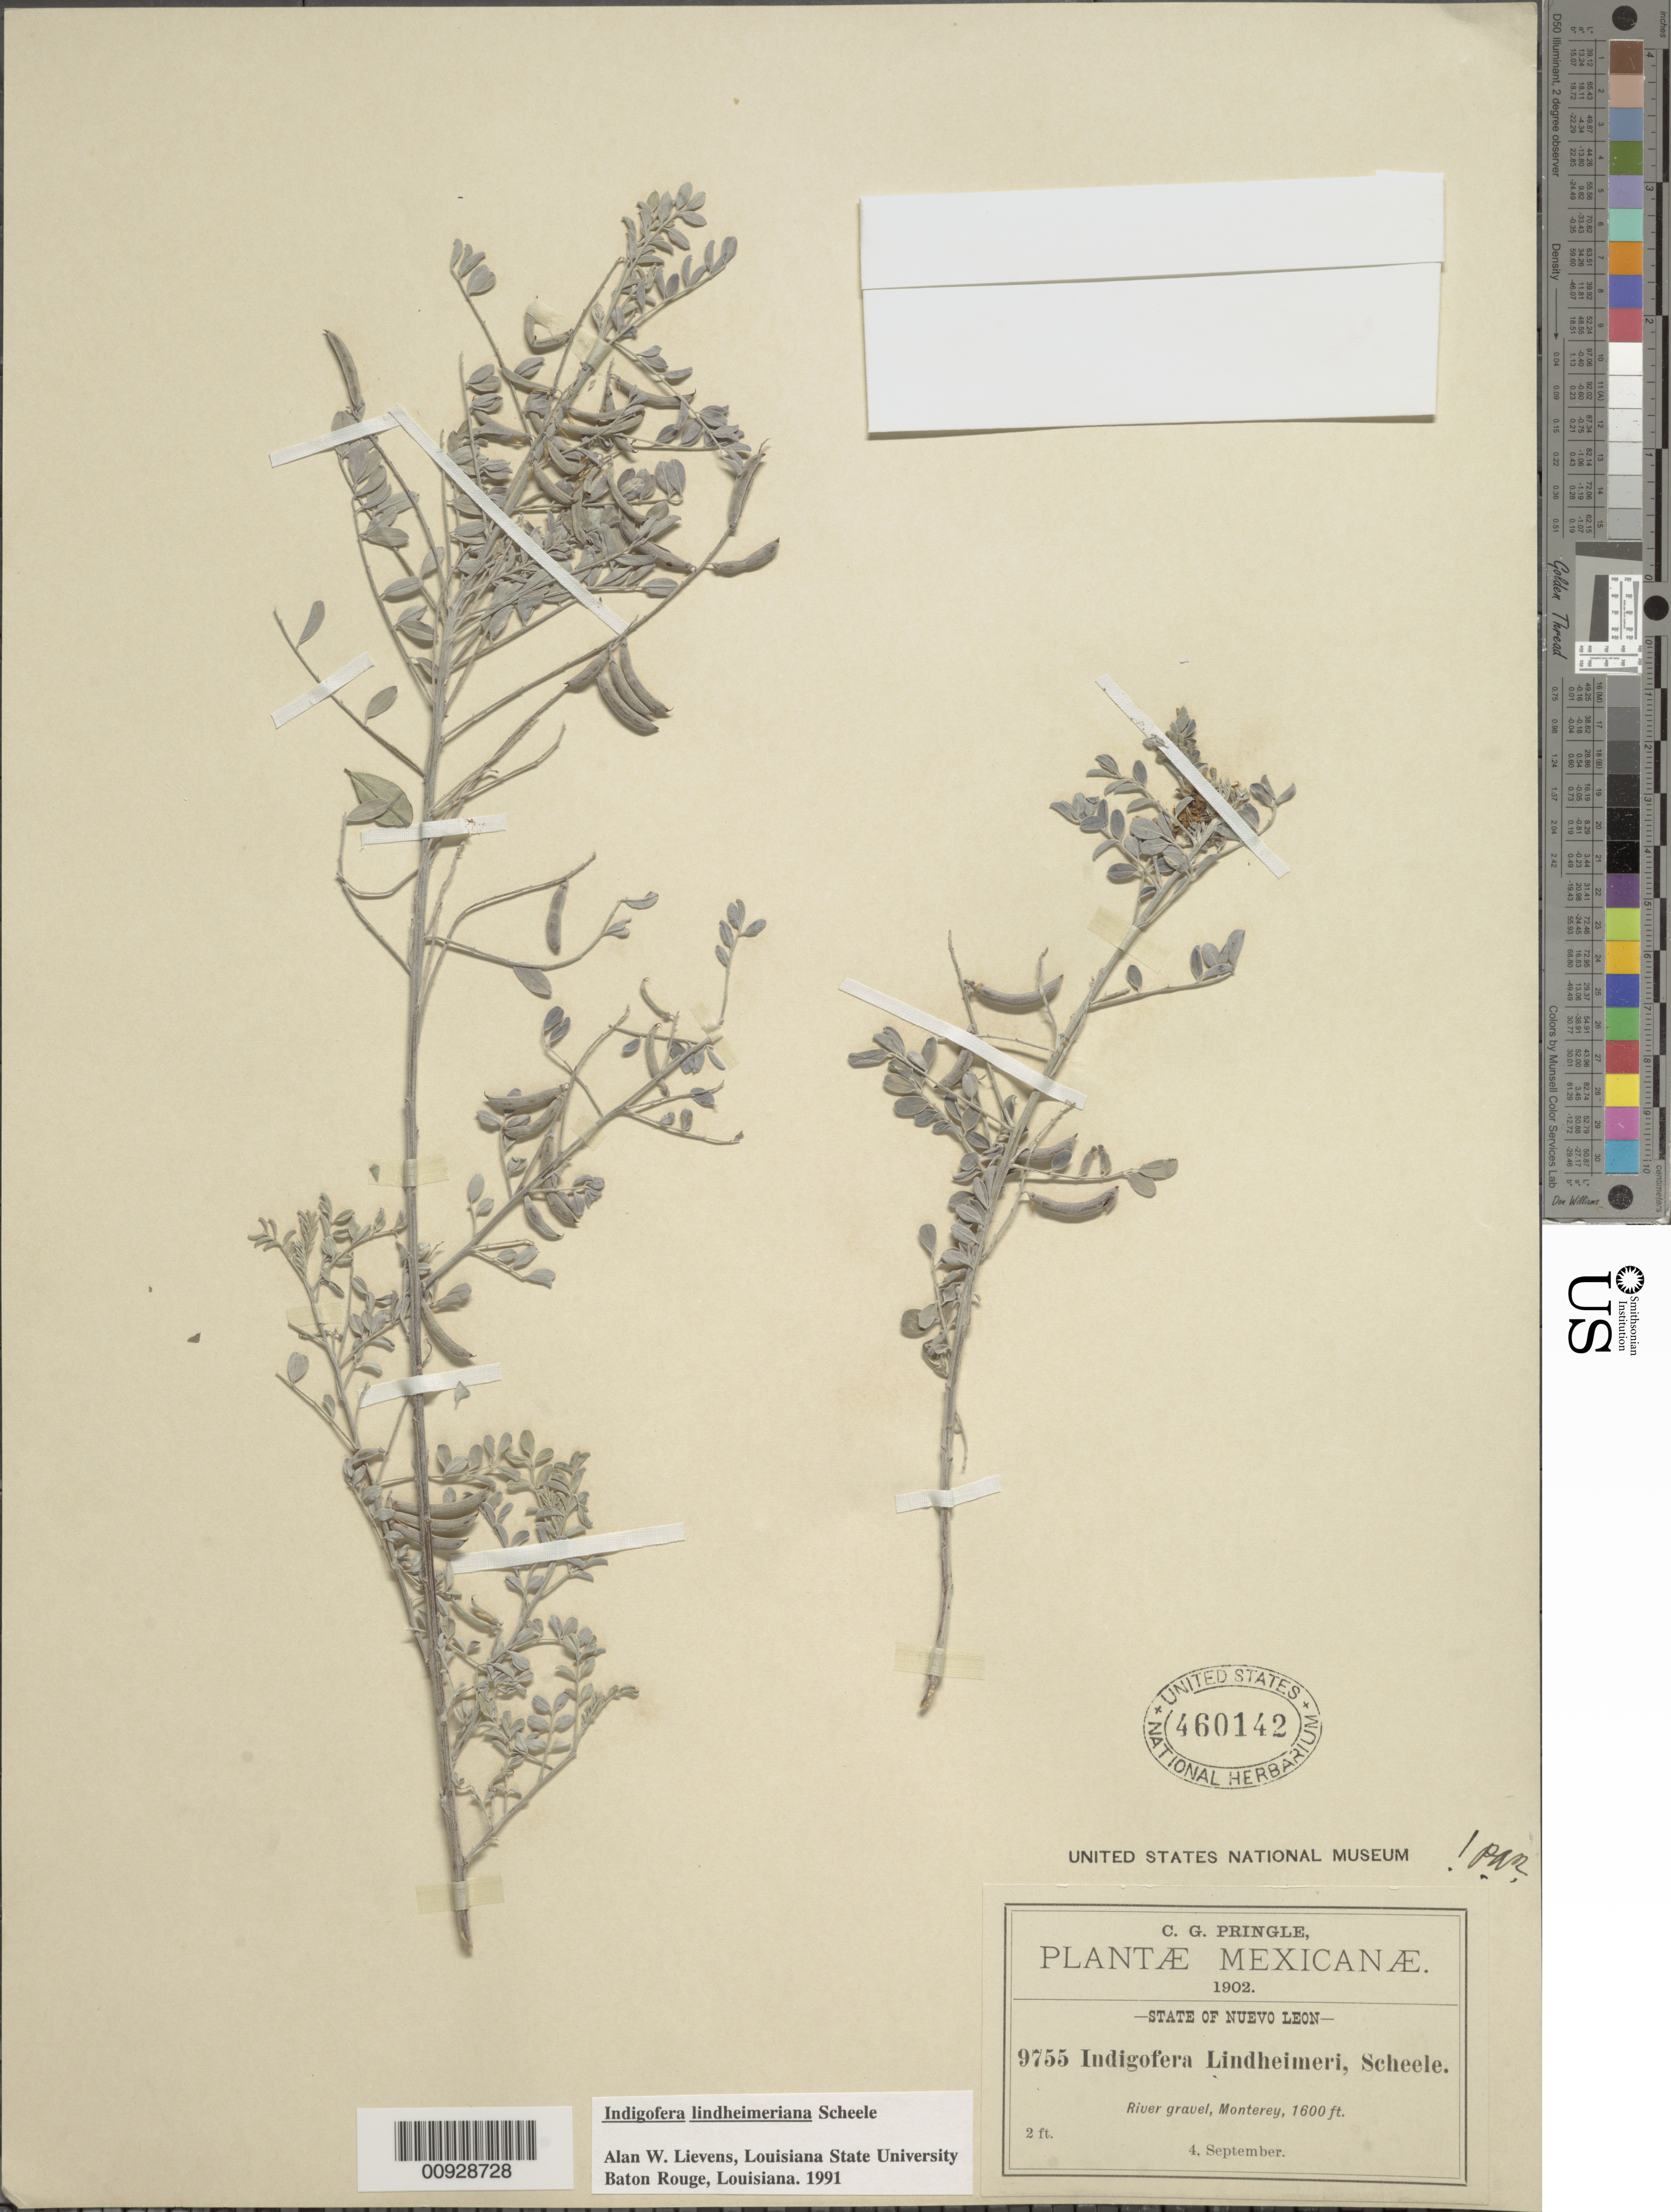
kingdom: Plantae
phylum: Tracheophyta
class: Magnoliopsida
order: Fabales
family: Fabaceae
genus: Indigofera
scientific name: Indigofera lindheimeriana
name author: Scheele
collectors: C. G. Pringle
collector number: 9755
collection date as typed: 04 Sep 1902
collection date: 1902-09-04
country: Mexico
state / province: Nuevo León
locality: Monterrey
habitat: River gravel.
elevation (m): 488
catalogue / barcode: US 460142